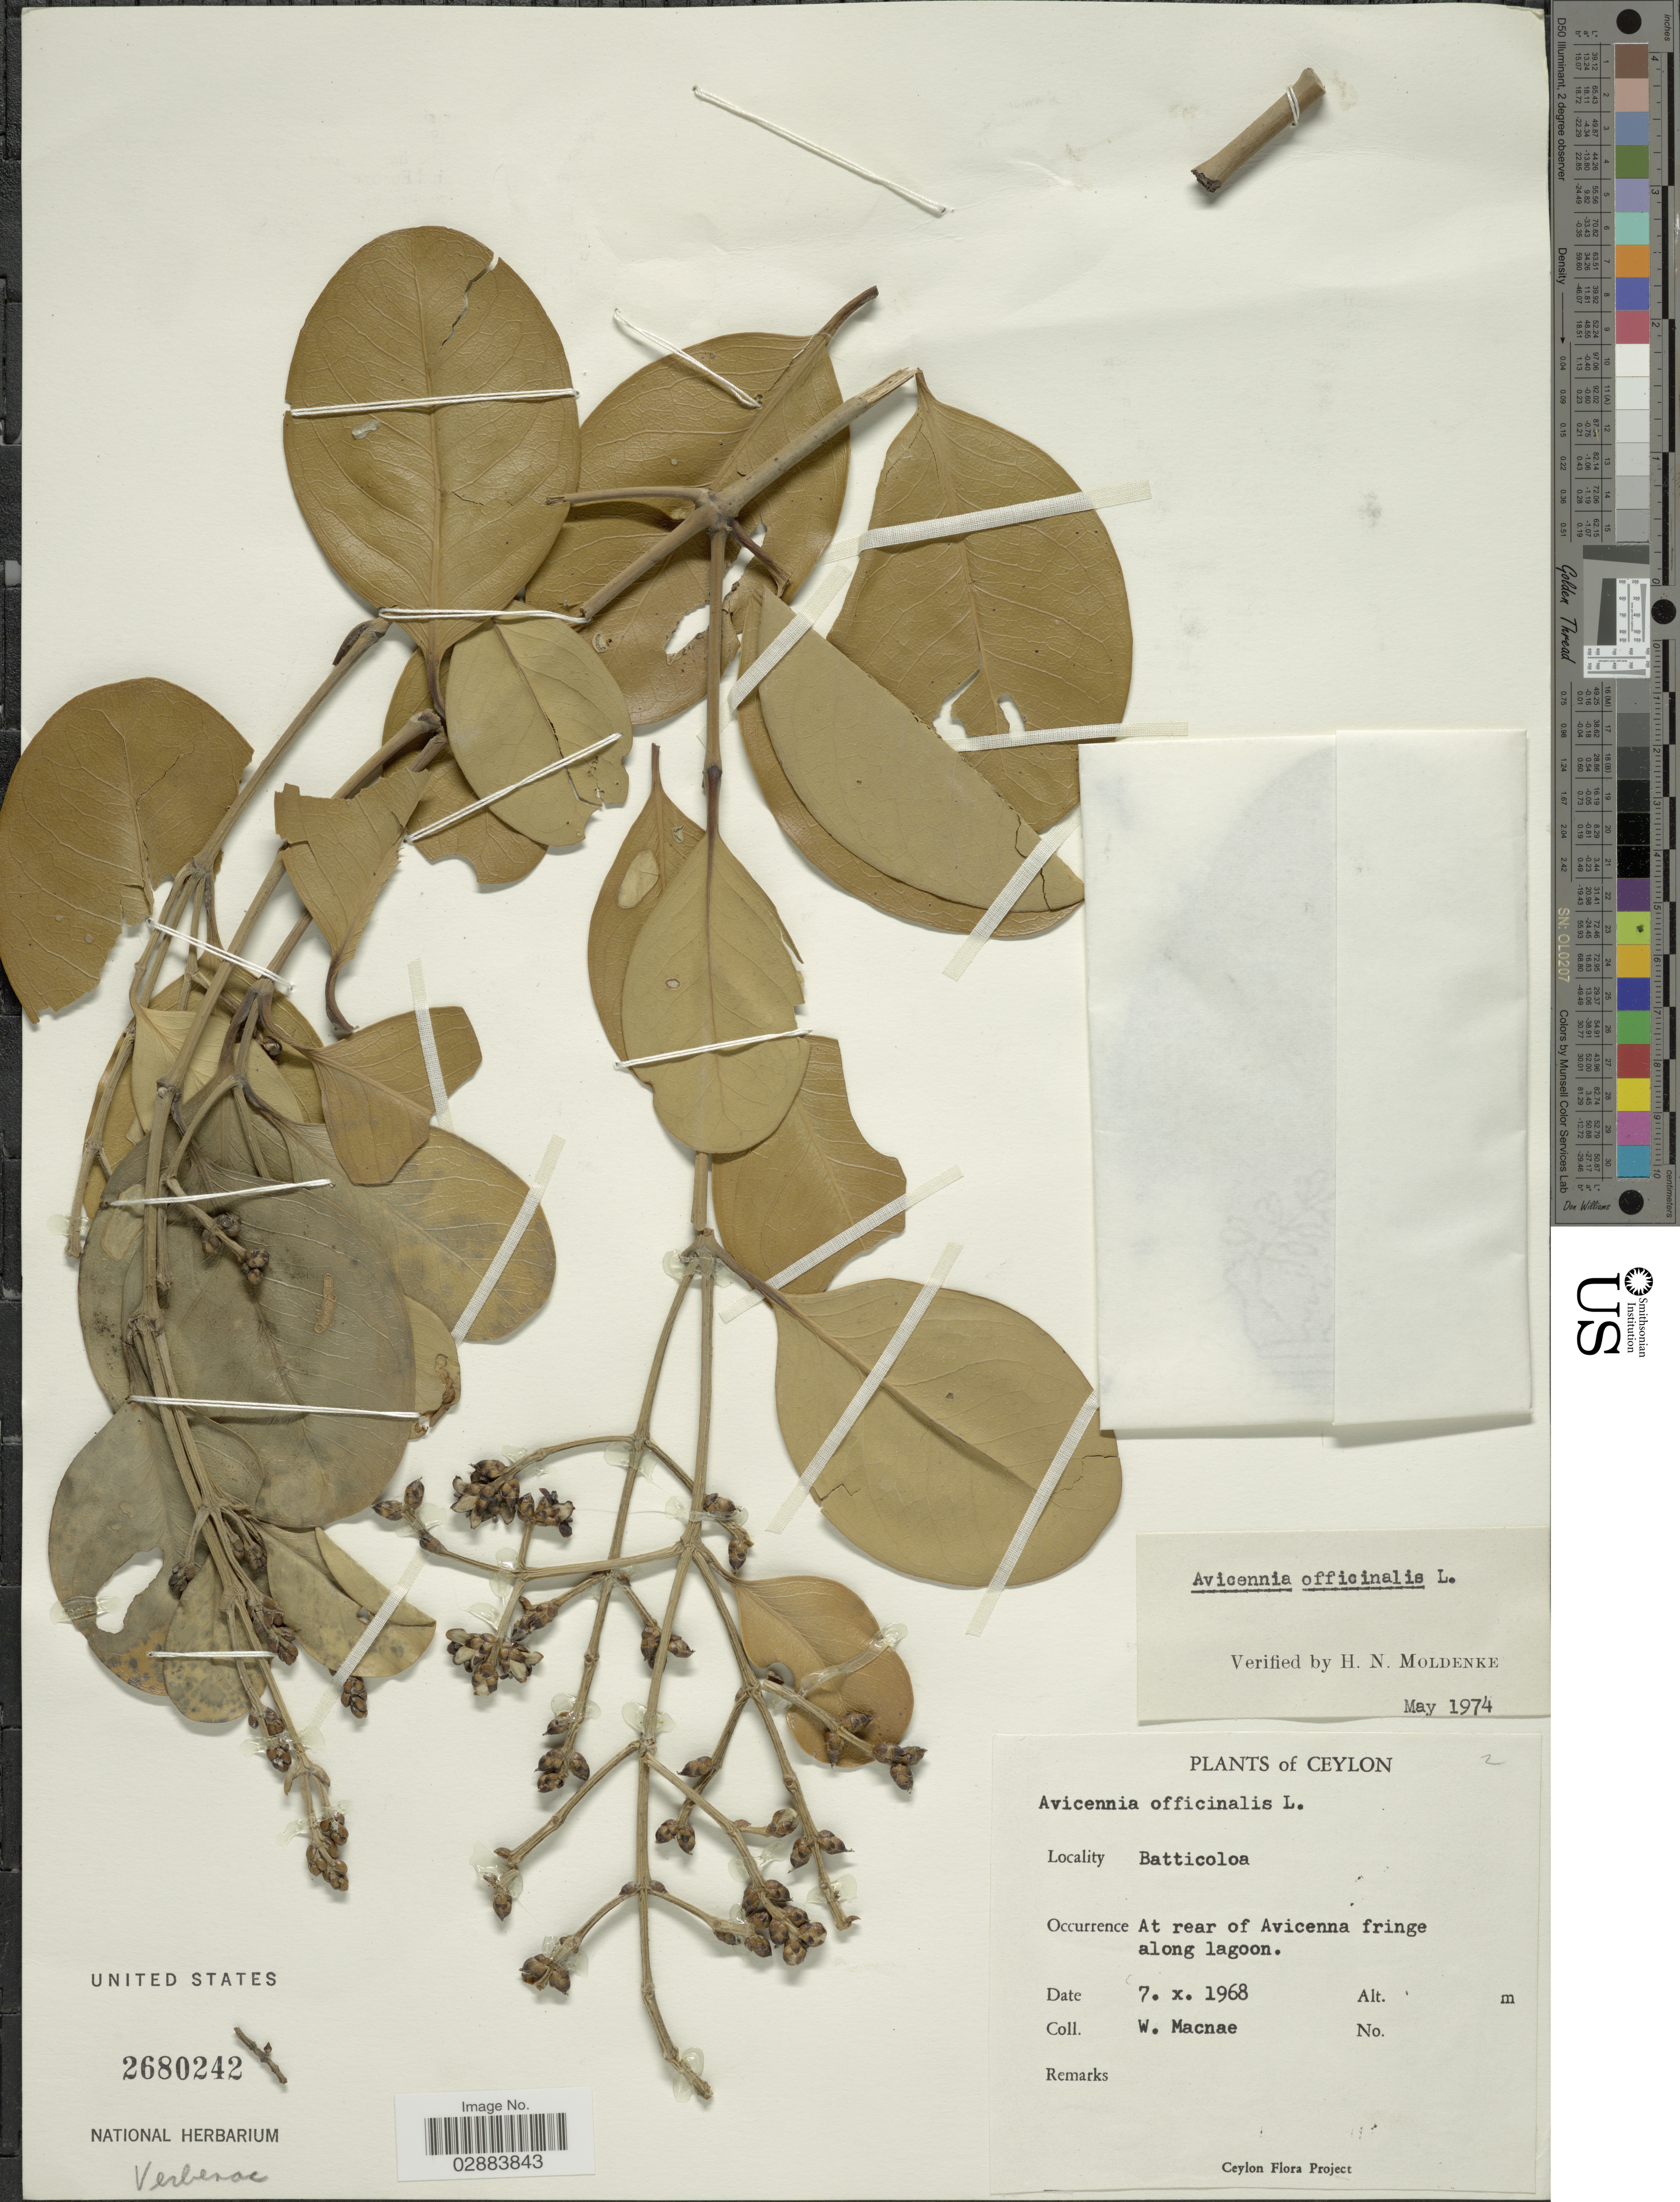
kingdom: Plantae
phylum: Tracheophyta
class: Magnoliopsida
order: Lamiales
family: Acanthaceae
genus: Avicennia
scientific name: Avicennia officinalis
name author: L.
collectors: W. MacNae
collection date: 1968-10-07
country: Sri Lanka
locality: Ceylon. At rear of Avicenna fringe along lagoon.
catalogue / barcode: US 2680242